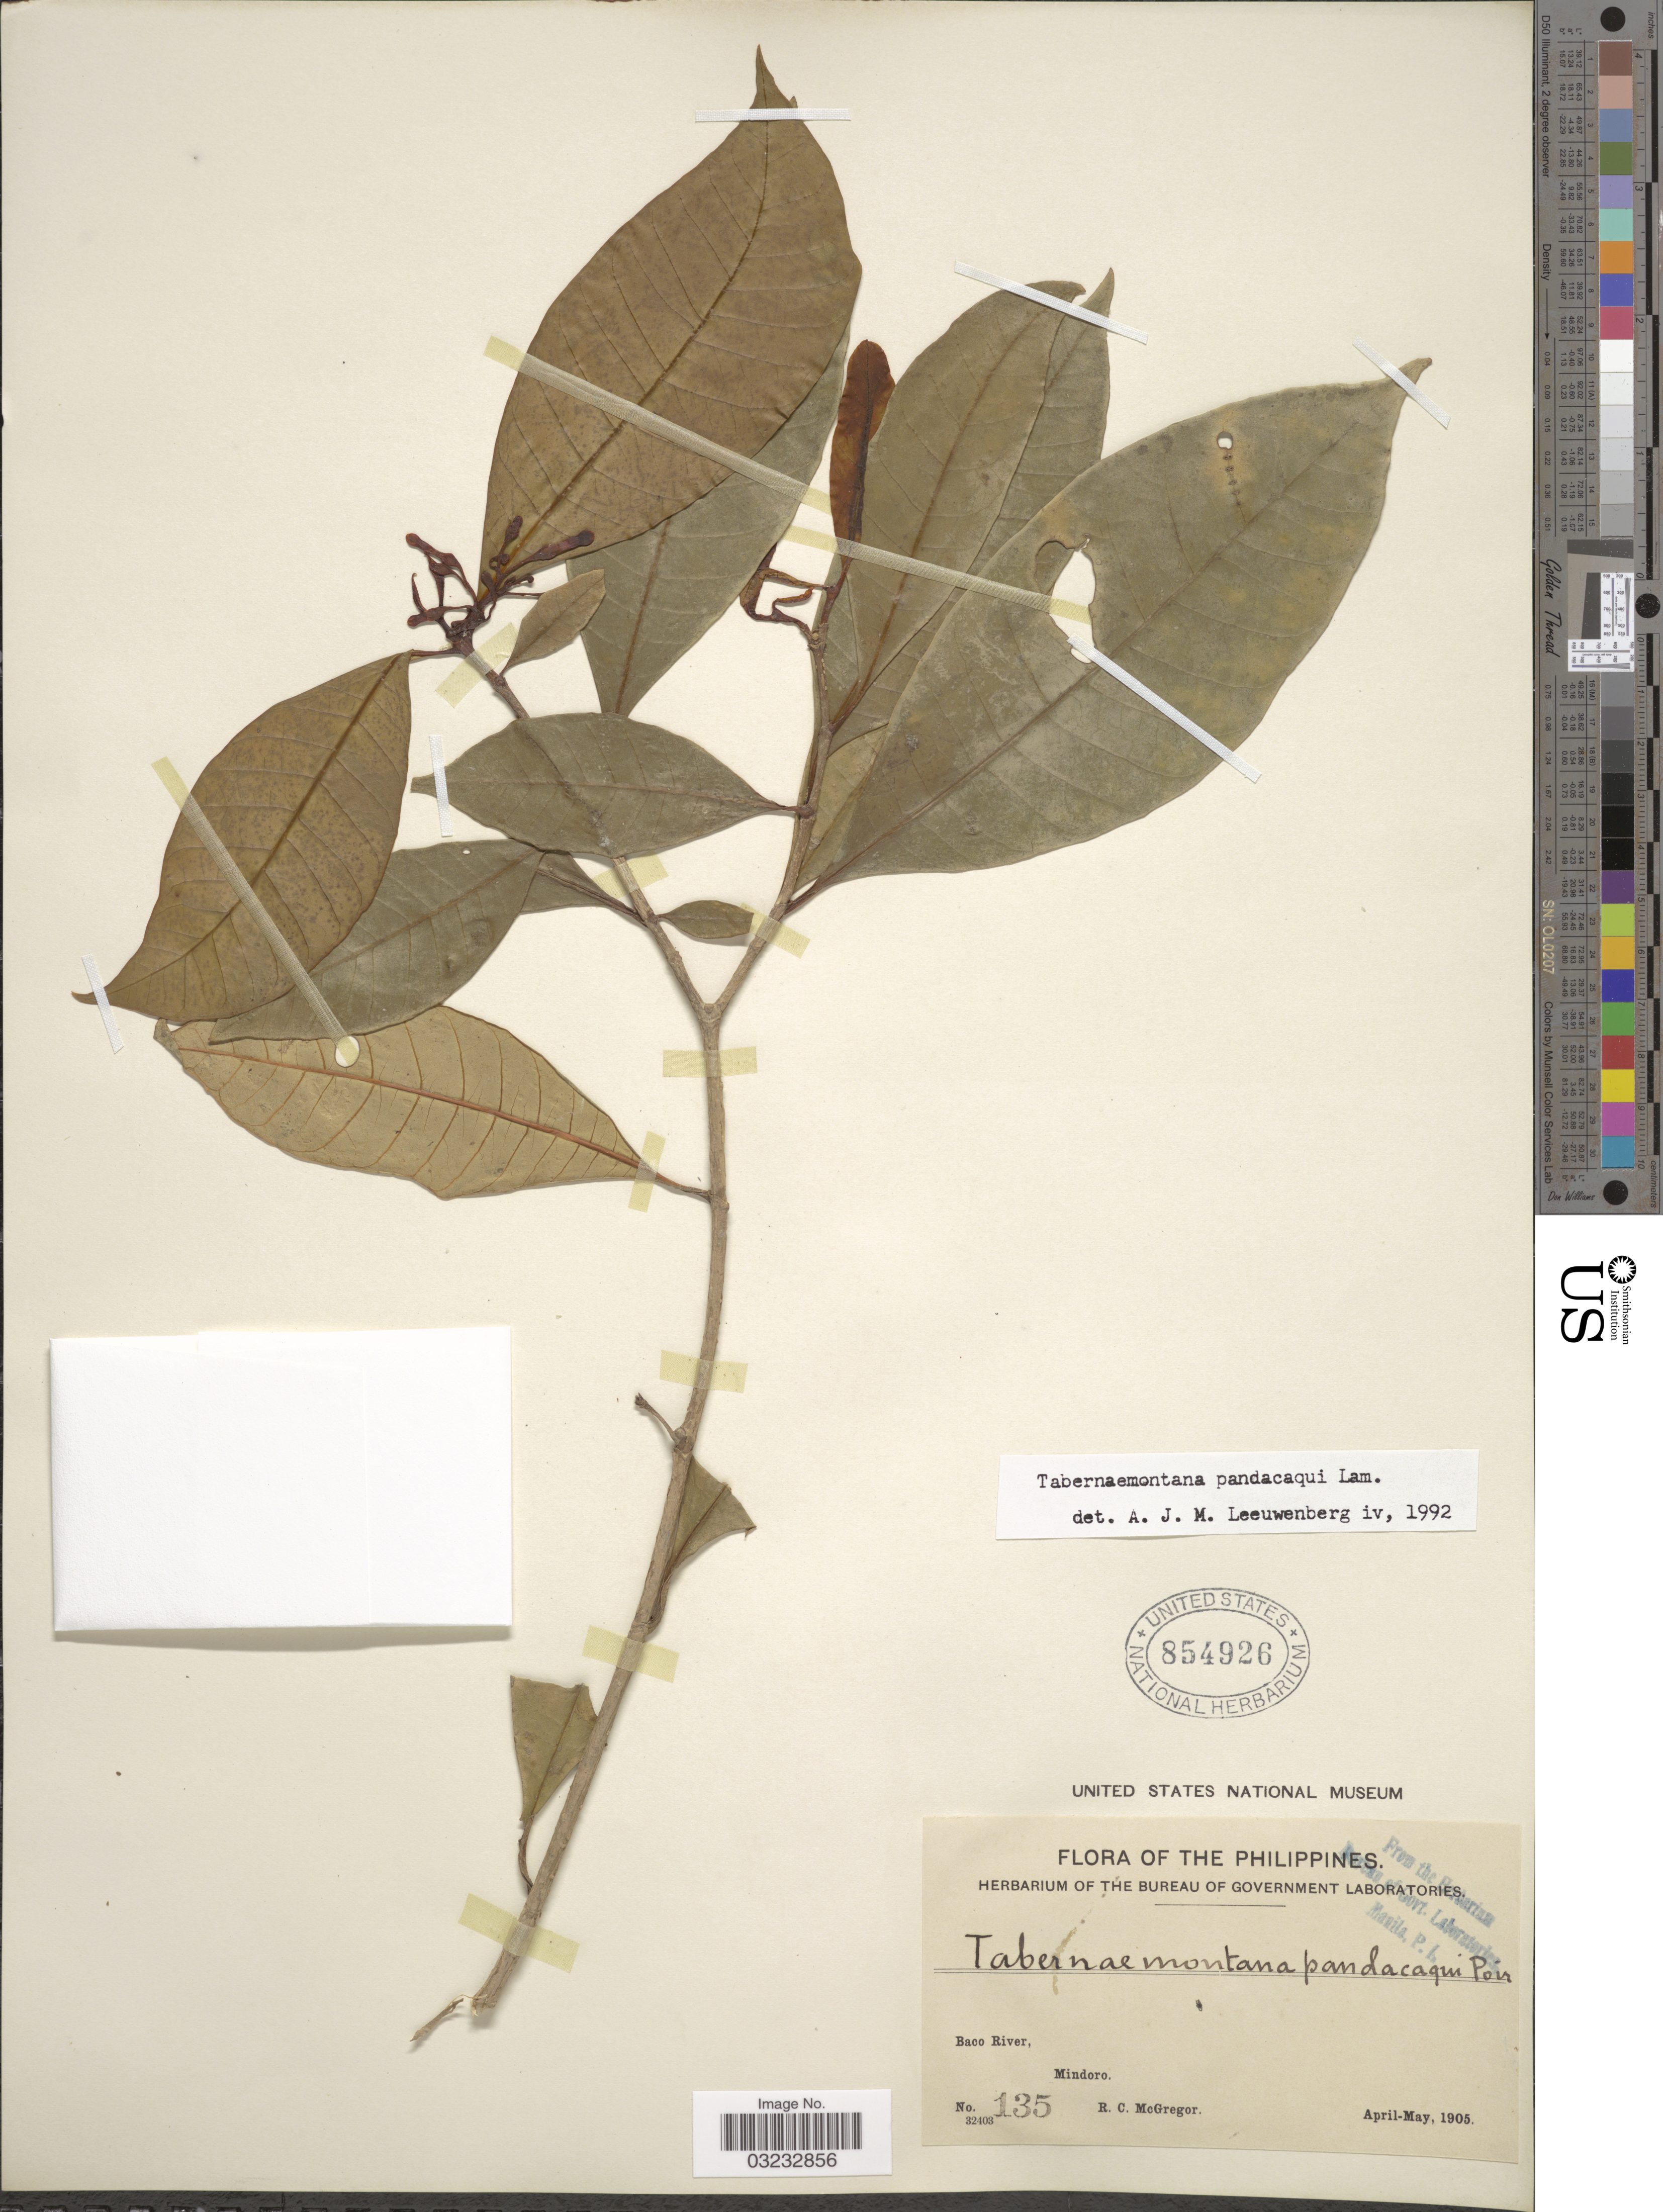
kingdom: Plantae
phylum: Tracheophyta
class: Magnoliopsida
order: Gentianales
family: Apocynaceae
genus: Tabernaemontana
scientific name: Tabernaemontana pandacaqui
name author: Poir.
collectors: R. C. McGregor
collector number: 135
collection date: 1905-04/1905-05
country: Philippines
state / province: Mimaropa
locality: Baco River, Mindoro.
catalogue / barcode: US 854926